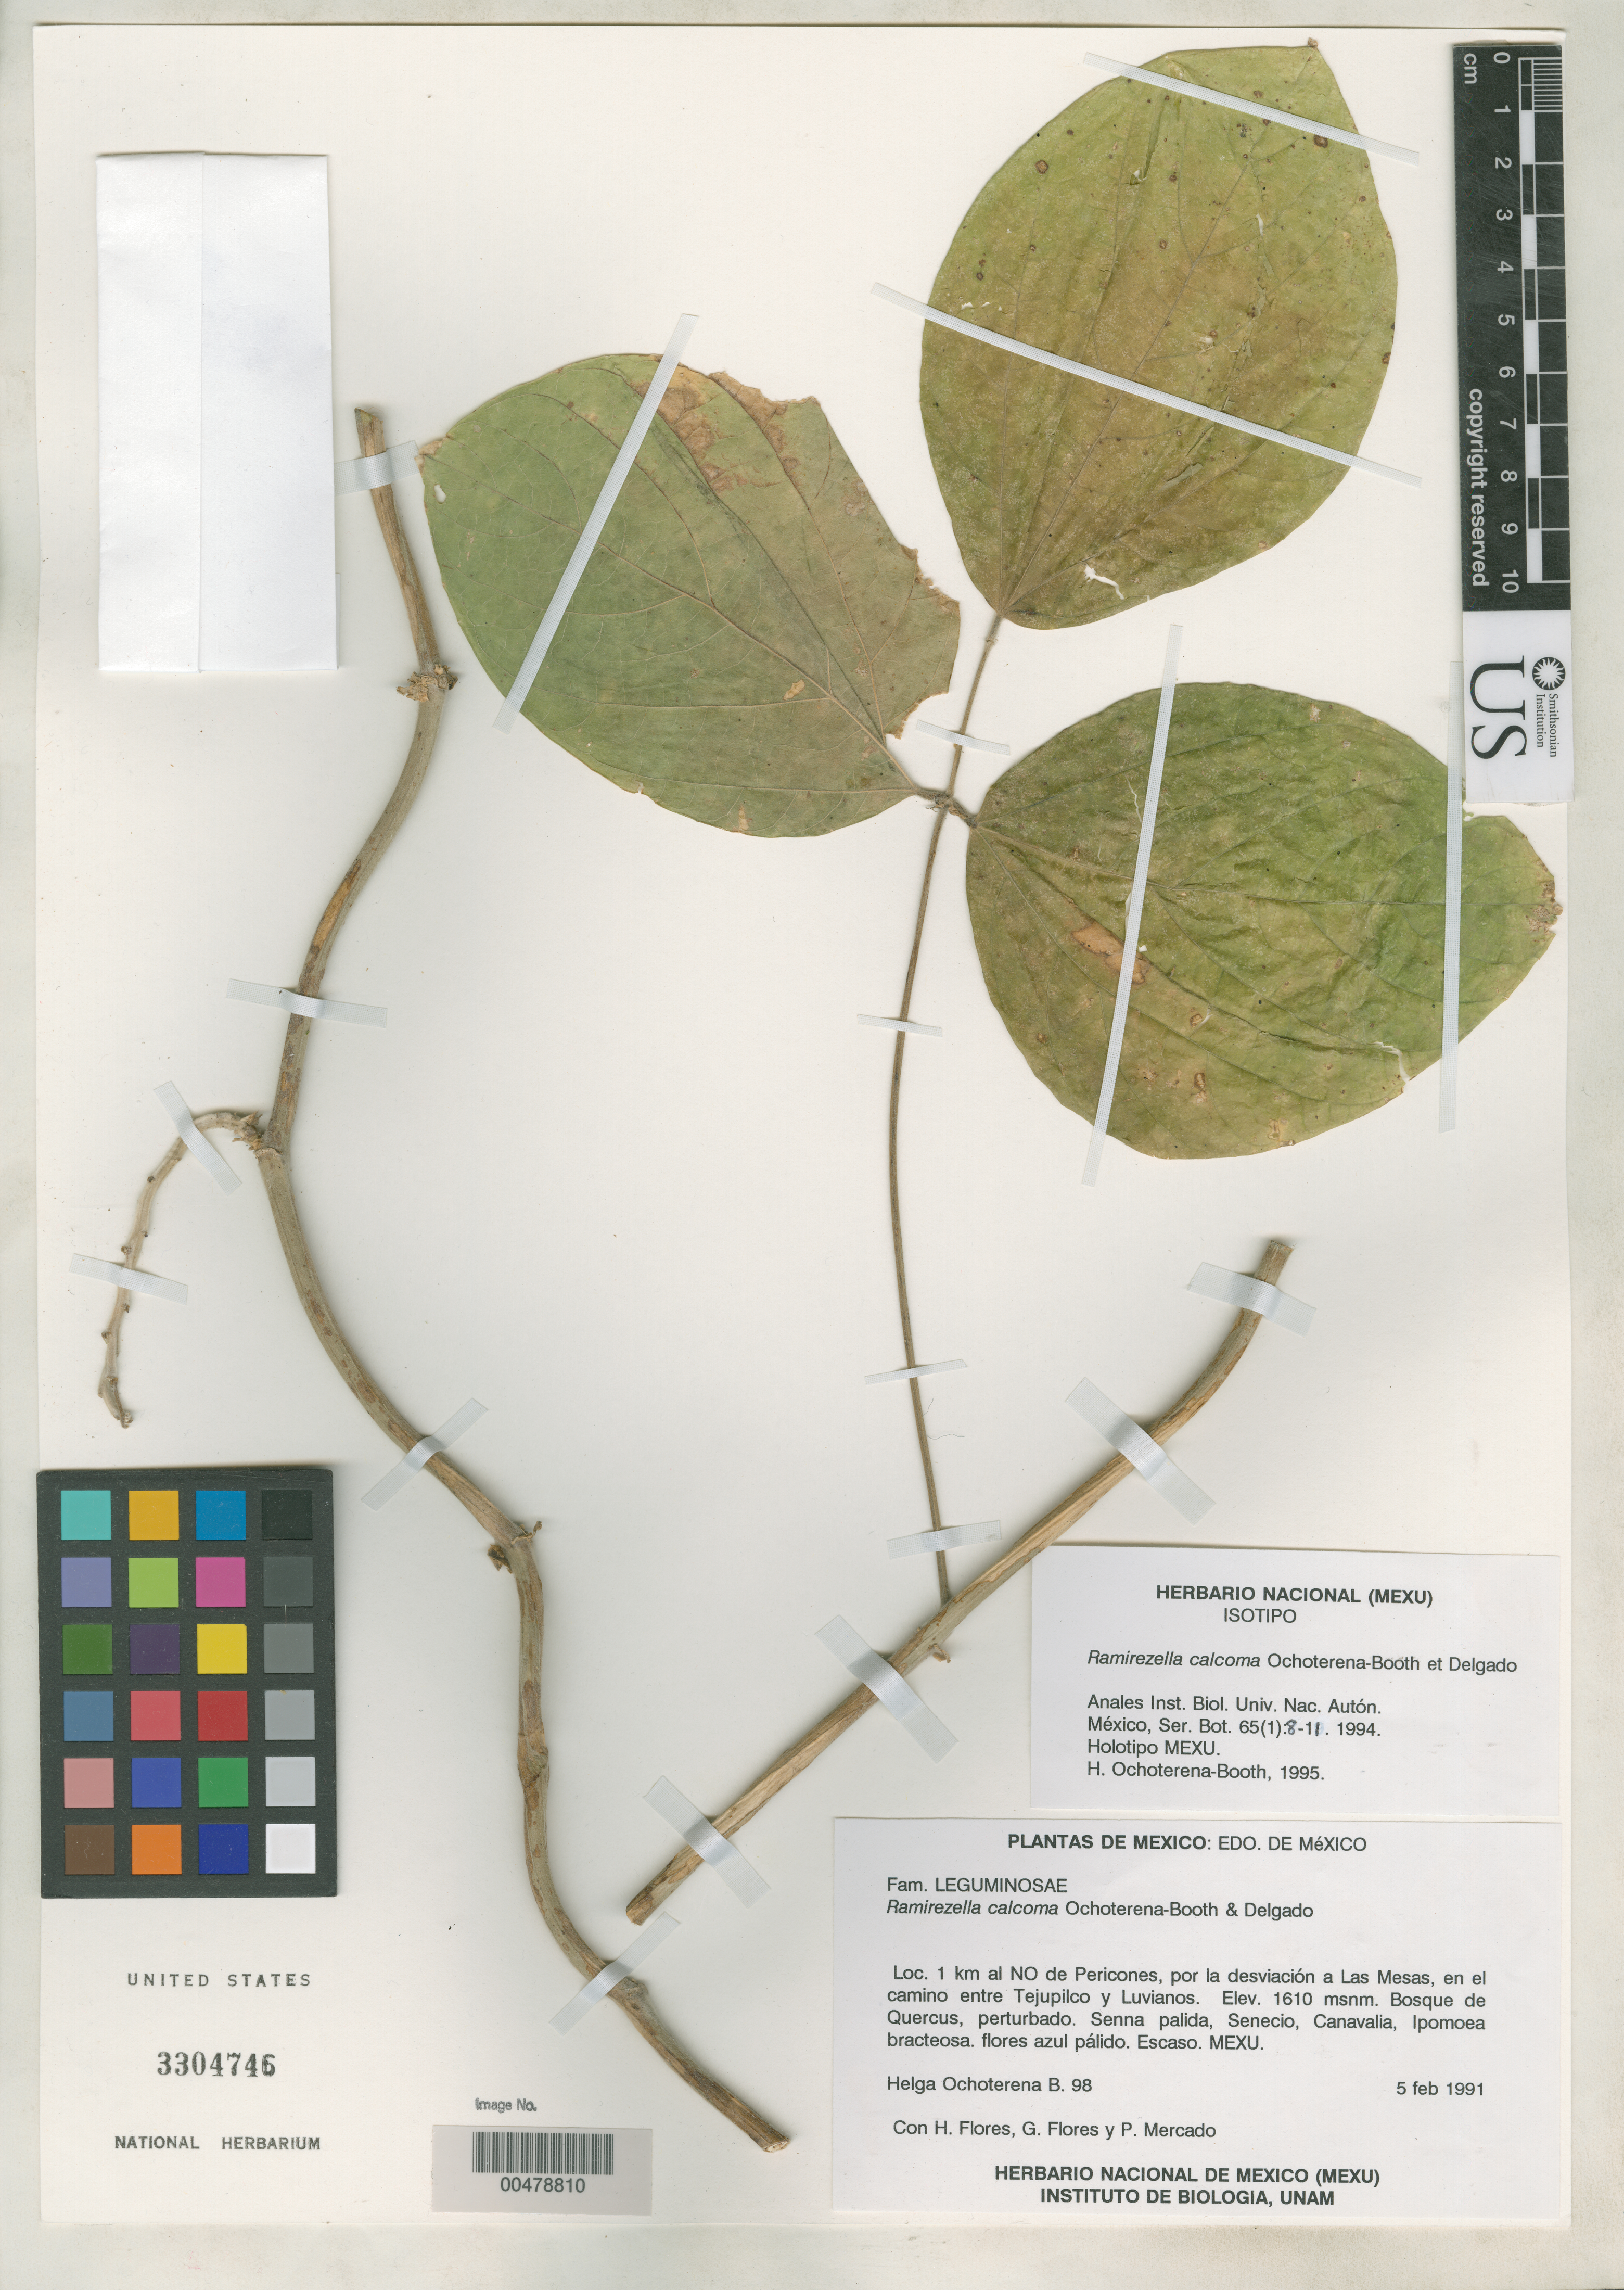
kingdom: Plantae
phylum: Tracheophyta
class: Magnoliopsida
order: Fabales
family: Fabaceae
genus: Ramirezella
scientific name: Ramirezella calcoma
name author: Ochot.-Booth & A. Delgado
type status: Isotype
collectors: H. Ochoterena-Booth, H. Flores, G. Flores F. & P. Mercado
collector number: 98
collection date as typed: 05 Feb 1991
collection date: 1991-02-05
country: Mexico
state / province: México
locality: Loc. 1 km al no de Pericones, por La Desviacion a las mesas, en el camino between Tejupilco and Luvianos.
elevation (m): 1610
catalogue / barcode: US 3304746